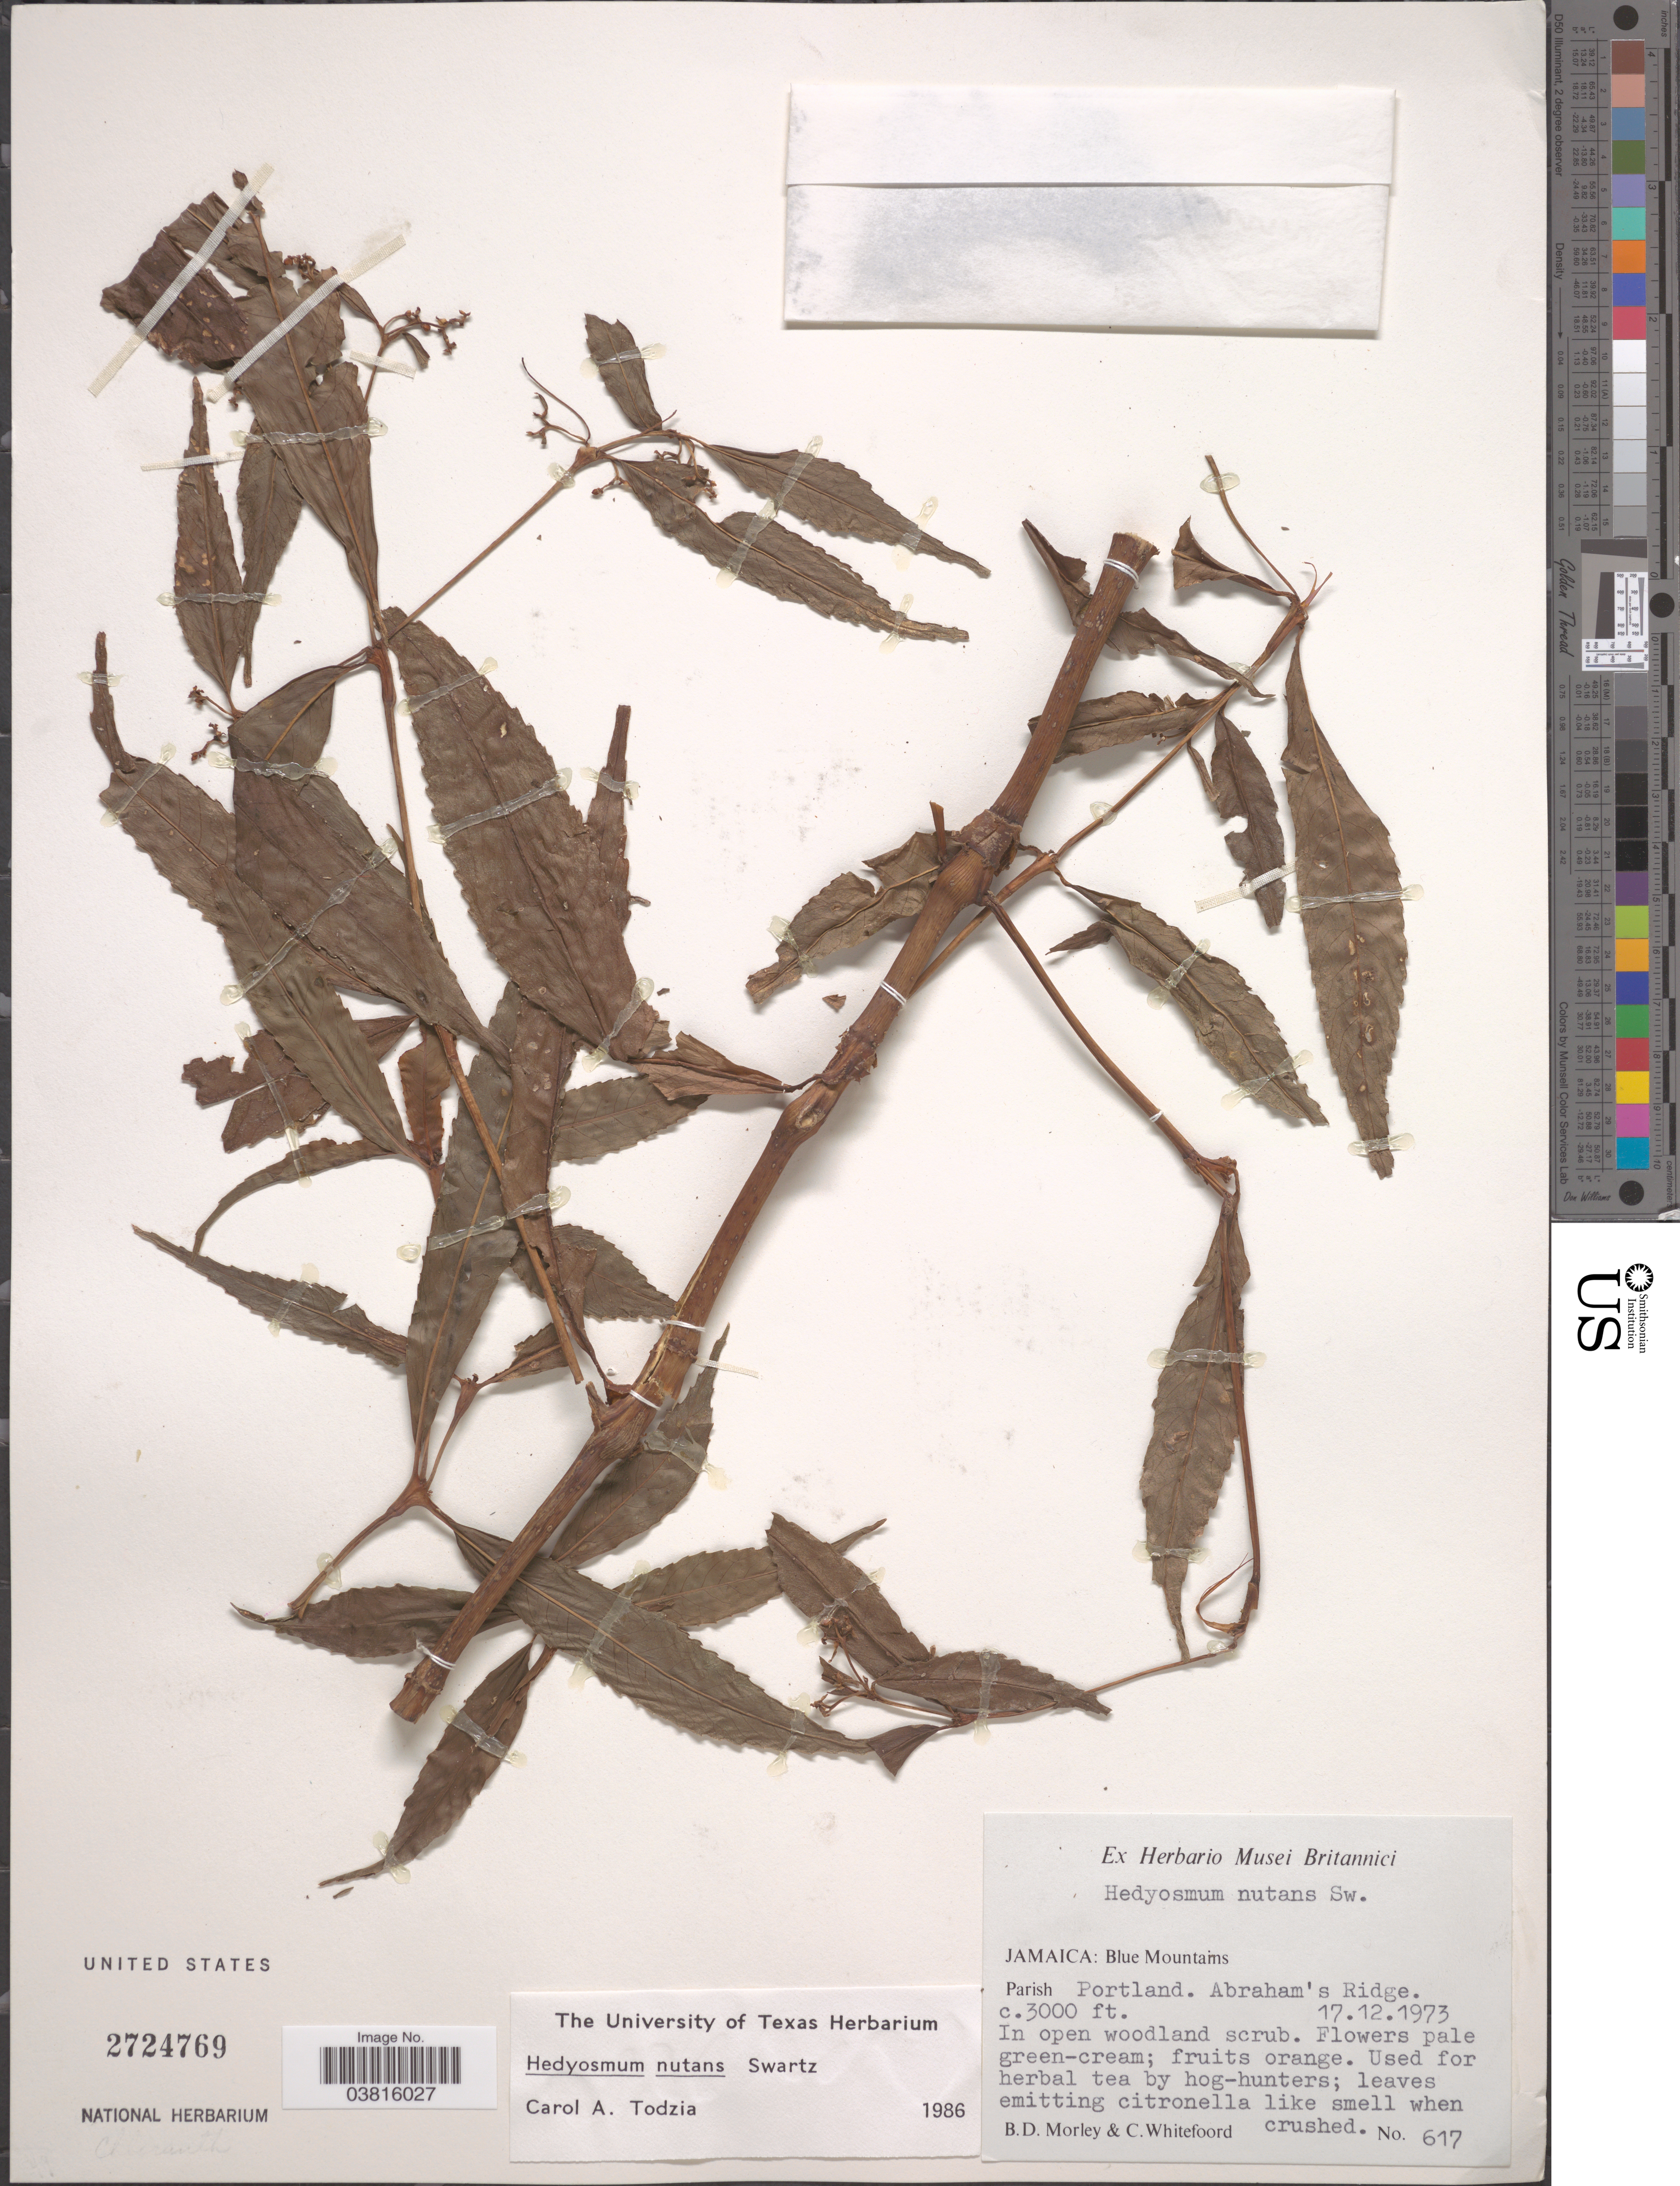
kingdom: Plantae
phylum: Tracheophyta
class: Magnoliopsida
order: Chloranthales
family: Chloranthaceae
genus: Hedyosmum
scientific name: Hedyosmum nutans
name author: Sw.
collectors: B. D. Morley & C. Whitefoord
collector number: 617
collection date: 1973-12-17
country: Jamaica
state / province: Portland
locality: Abrahams's Ridge.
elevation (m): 914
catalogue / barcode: US 2724769